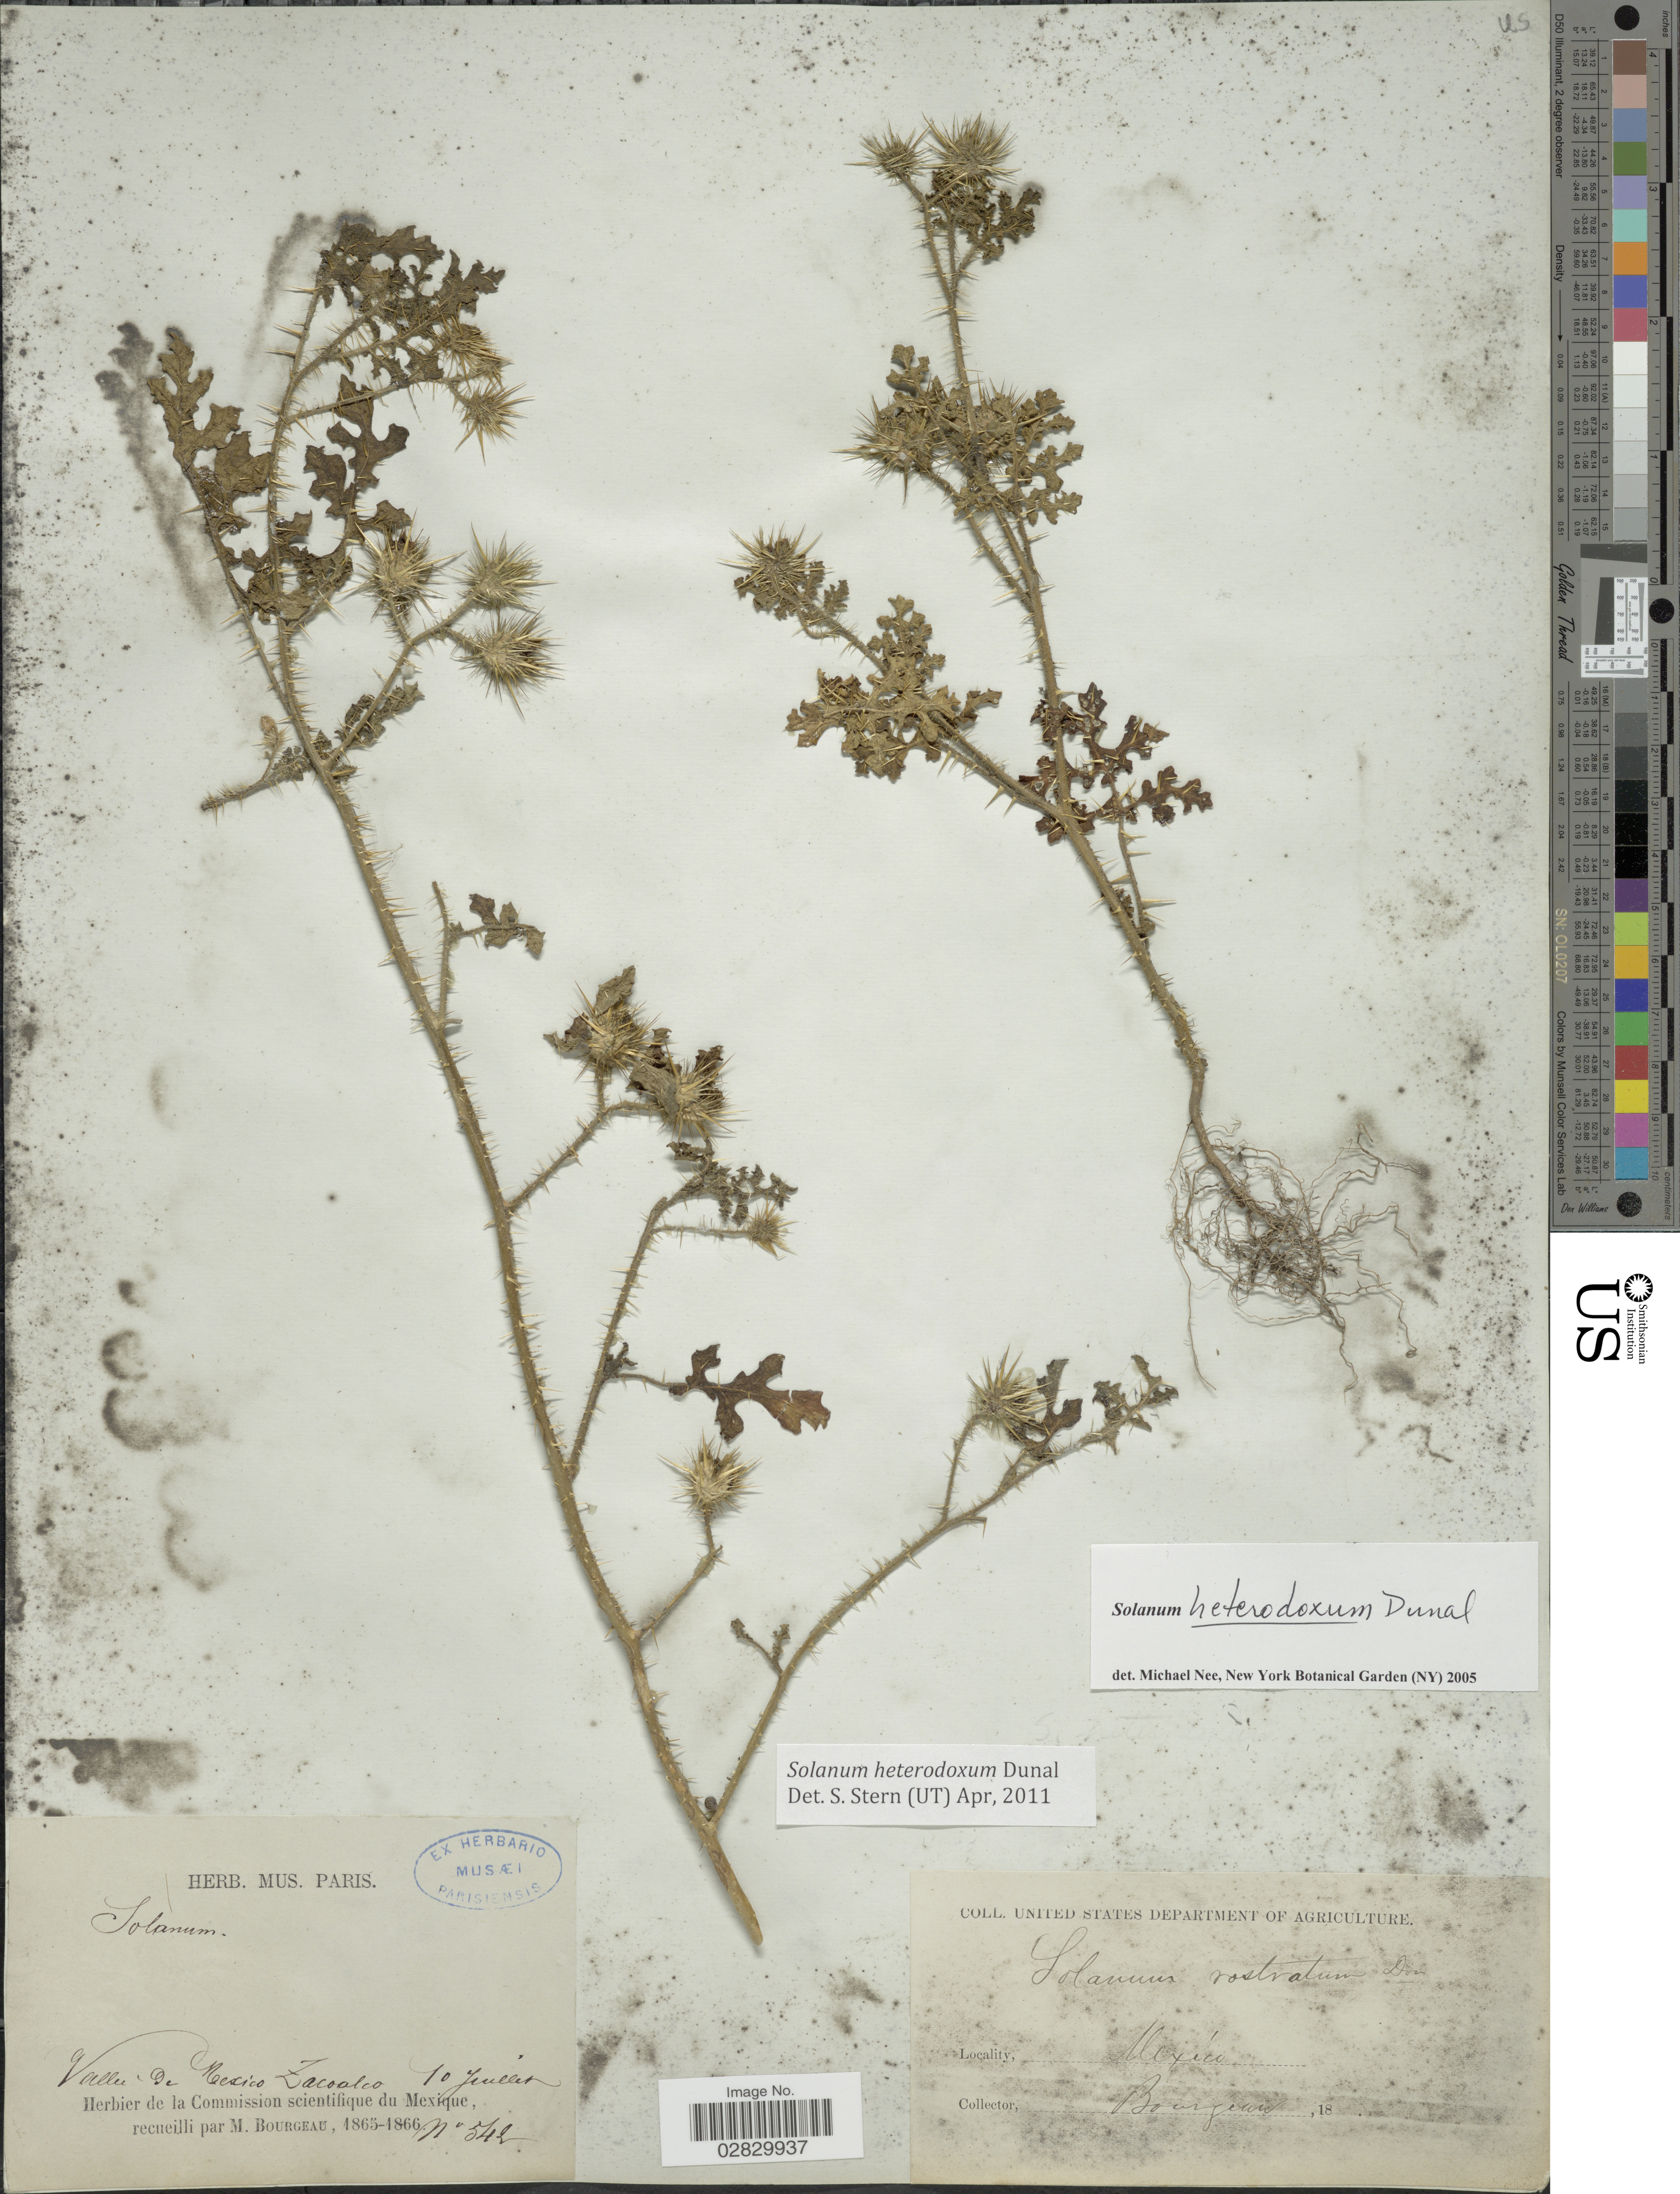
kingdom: Plantae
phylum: Tracheophyta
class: Magnoliopsida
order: Solanales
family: Solanaceae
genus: Solanum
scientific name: Solanum heterodoxum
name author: Dunal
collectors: M. Bourgeau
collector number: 542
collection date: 1865-07-10/1866-07-10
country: Mexico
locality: Valleé de Mexico Zacoalco.